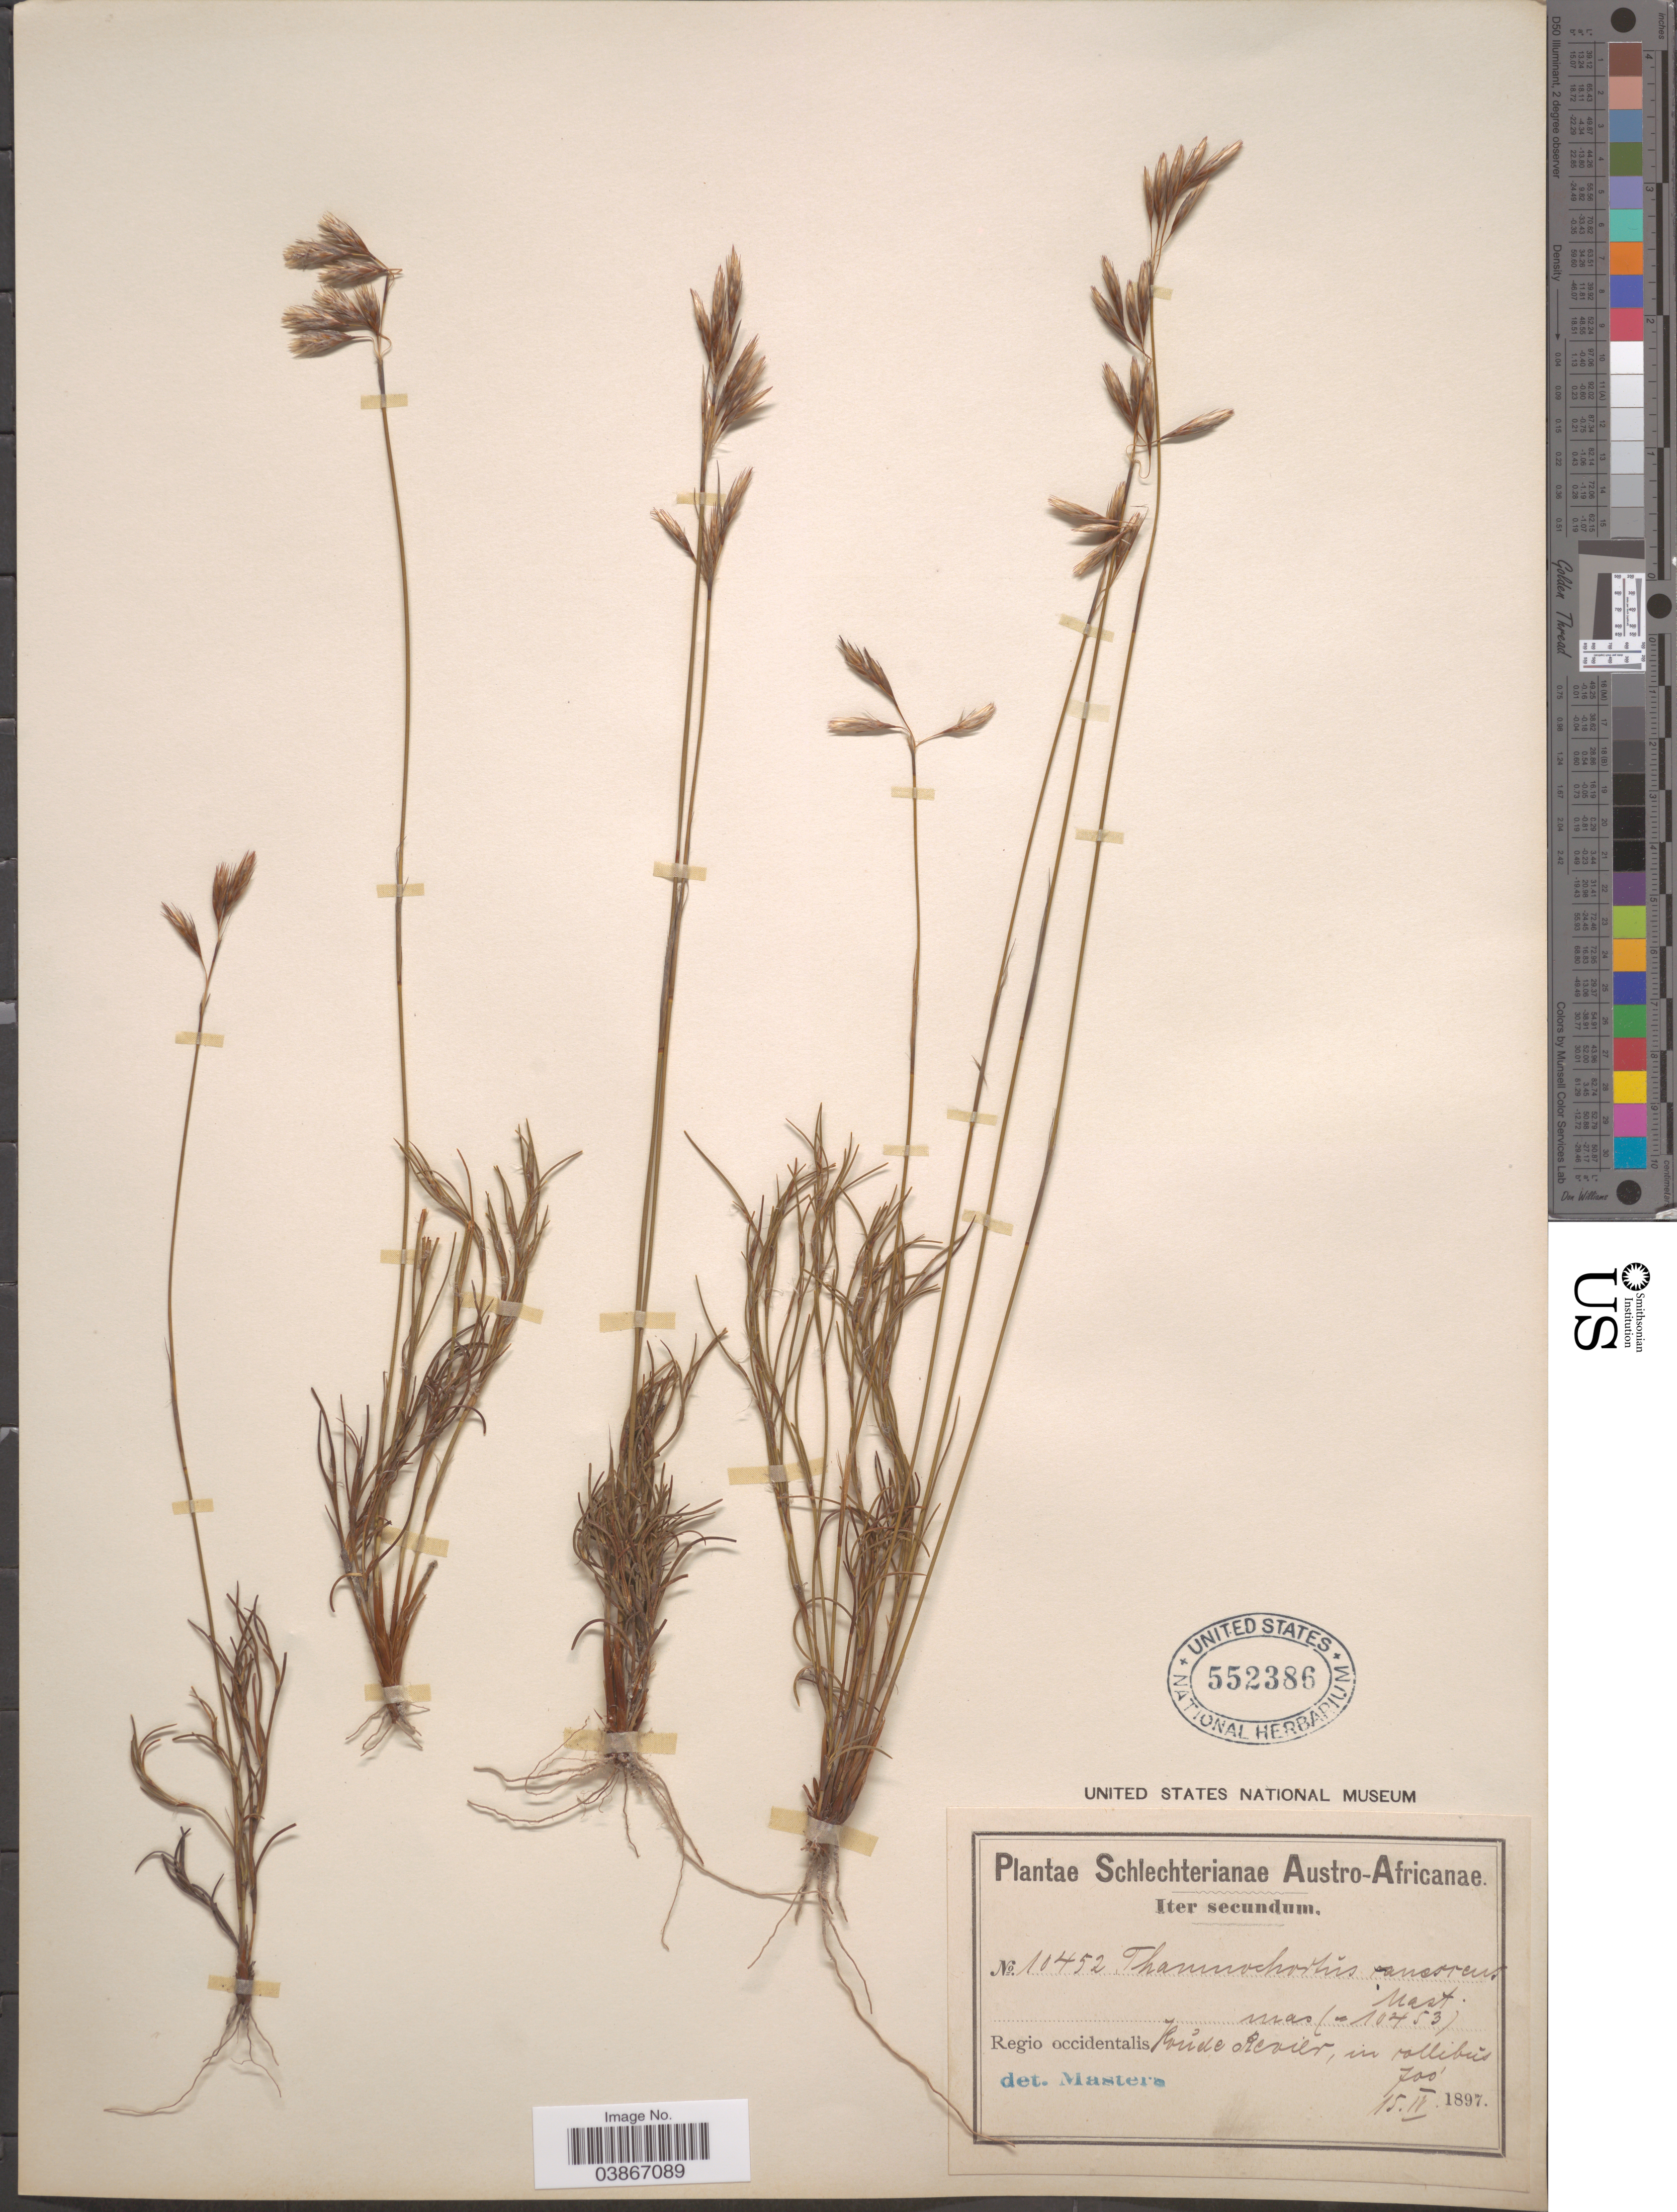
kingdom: Plantae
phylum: Tracheophyta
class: Liliopsida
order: Poales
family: Restionaceae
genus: Thamnochortus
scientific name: Thamnochortus canescens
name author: Mast.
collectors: Schlechter, --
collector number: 10452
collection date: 1897-02-15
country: South Africa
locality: Austro-Africanae. Regio occidentalis Koůde Rivier.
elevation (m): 213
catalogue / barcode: US 552386